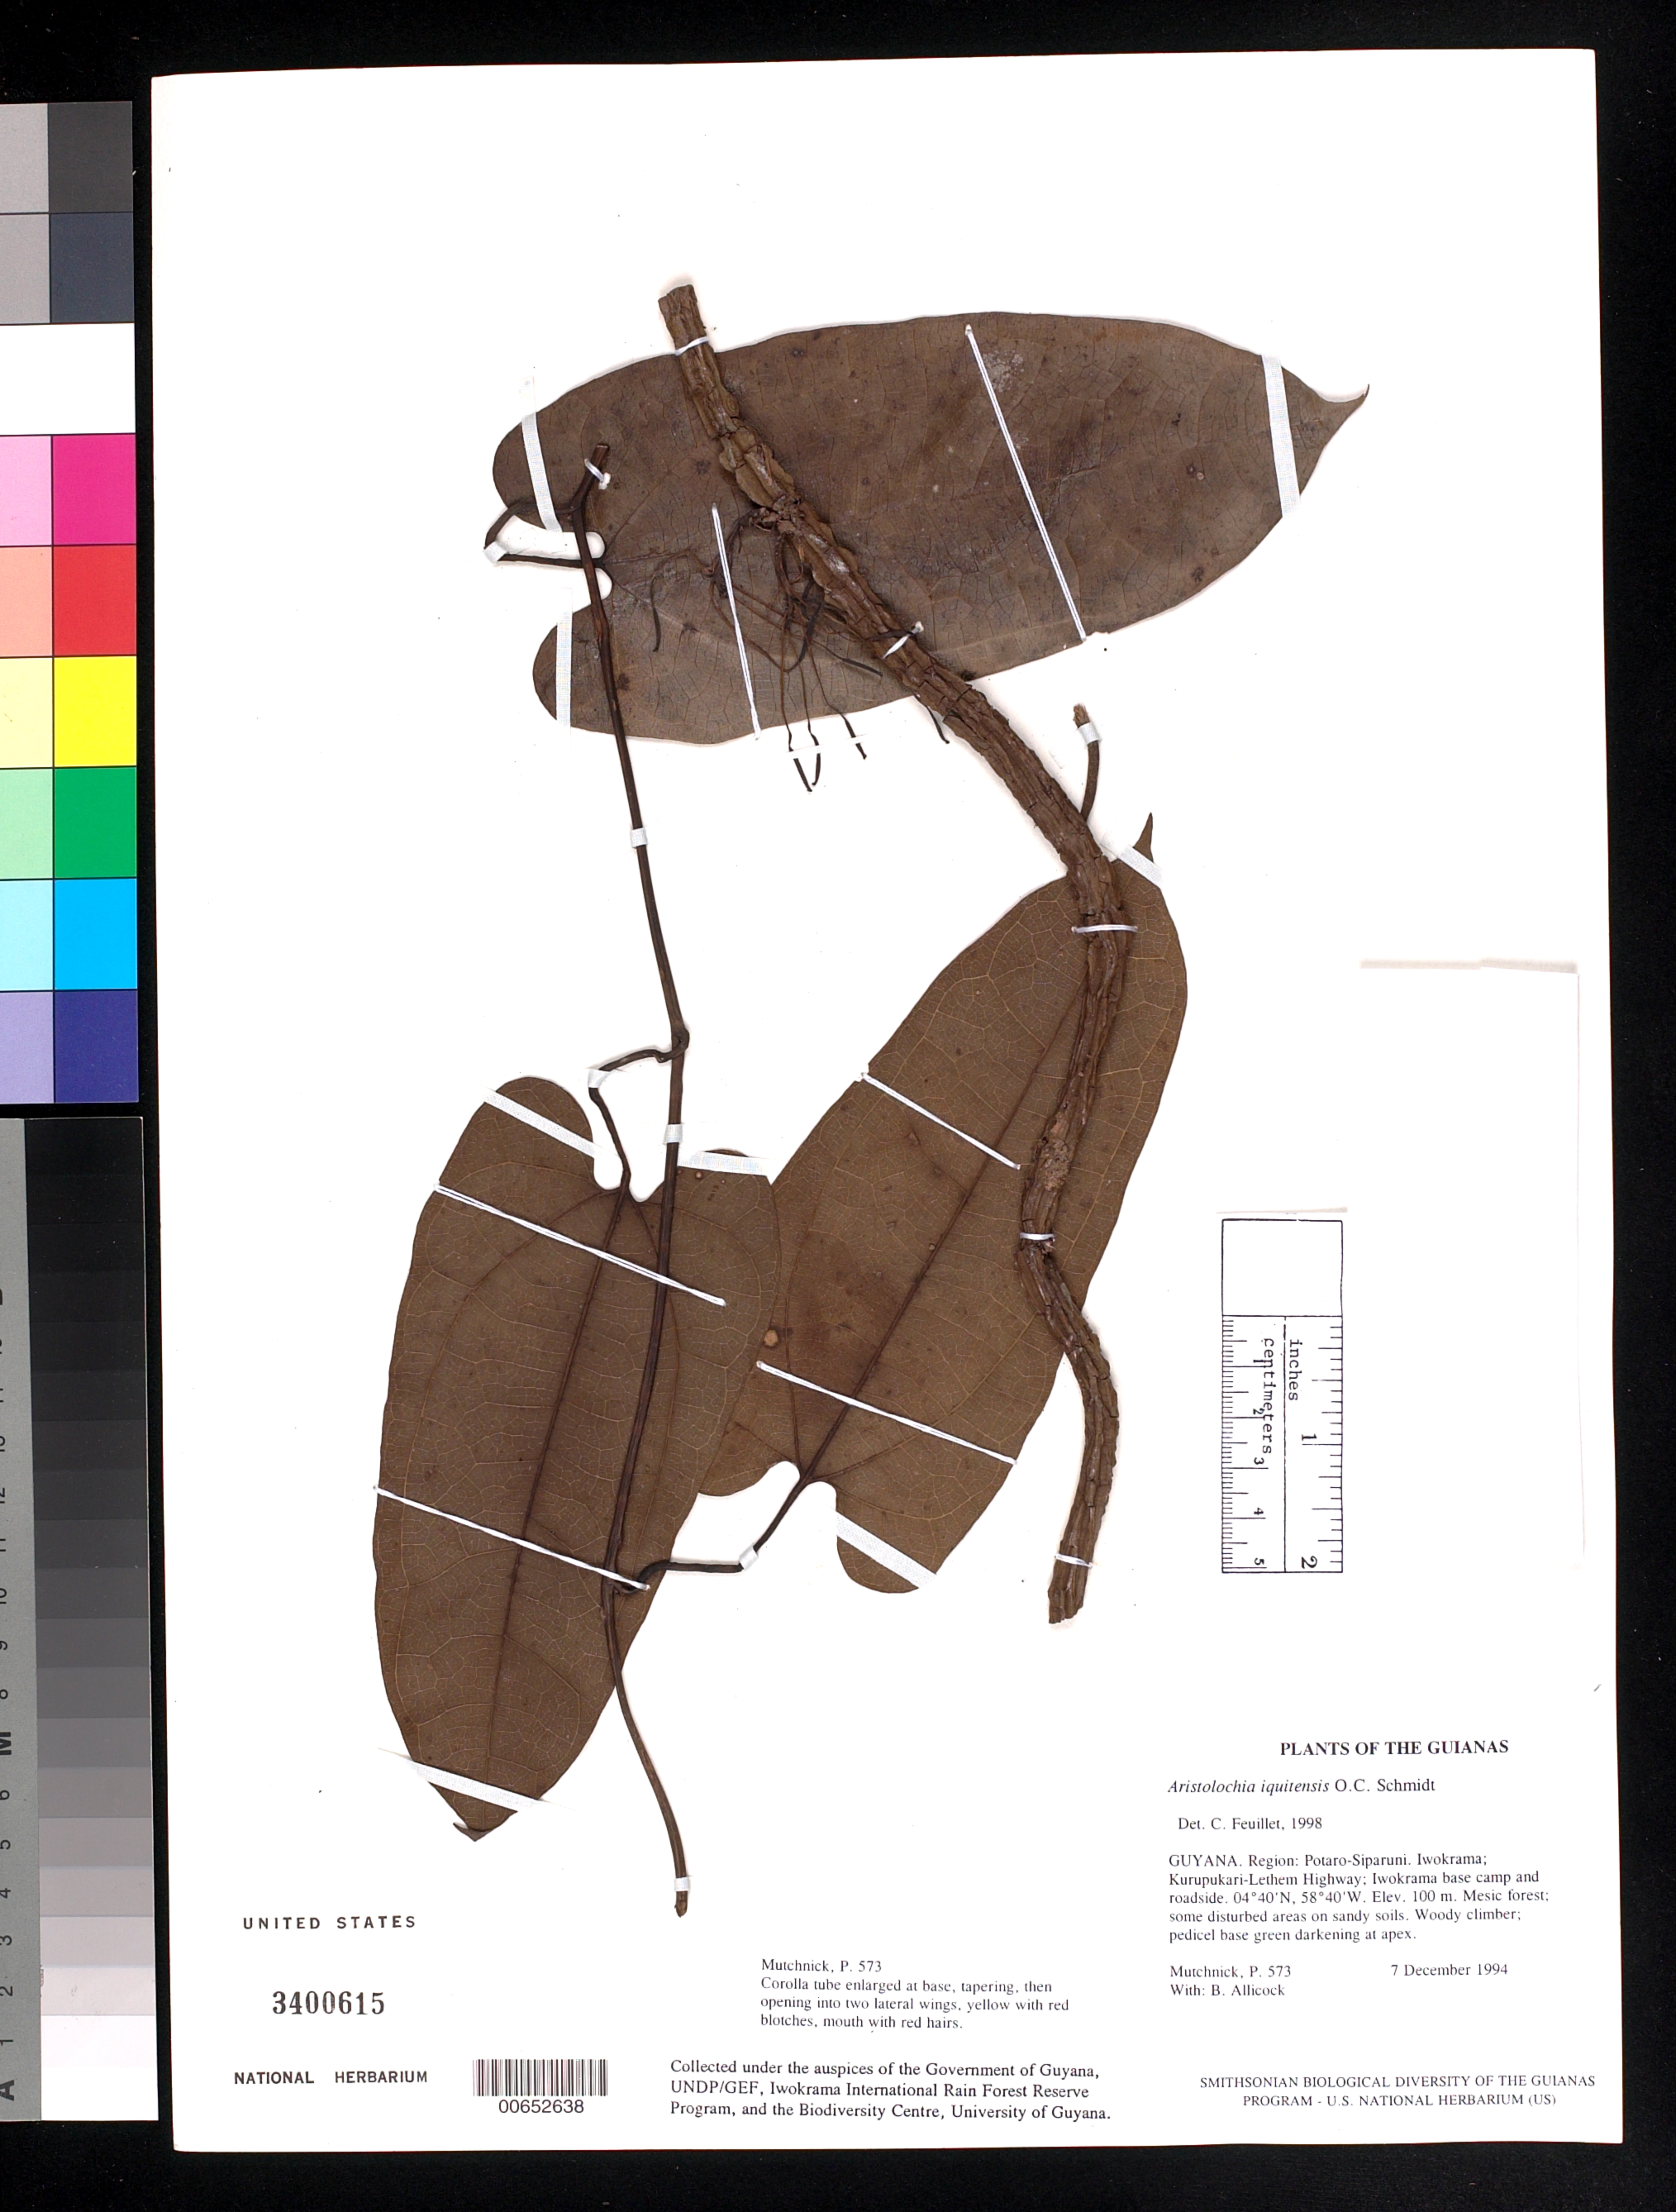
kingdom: Plantae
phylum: Tracheophyta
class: Magnoliopsida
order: Piperales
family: Aristolochiaceae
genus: Aristolochia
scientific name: Aristolochia iquitensis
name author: O.C. Schmidt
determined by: Feuillet, C.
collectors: P. Mutchnick & B. Allicock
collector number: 573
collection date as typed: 7 December 1994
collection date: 1994-12-07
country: Guyana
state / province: Potaro-Siparuni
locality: Iwokrama; Kurupukari-Lethem Highway; Iwokrama base camp and roadside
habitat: Mesic forest; some disturbed areas on sandy soils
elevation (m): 100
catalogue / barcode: US 3400615